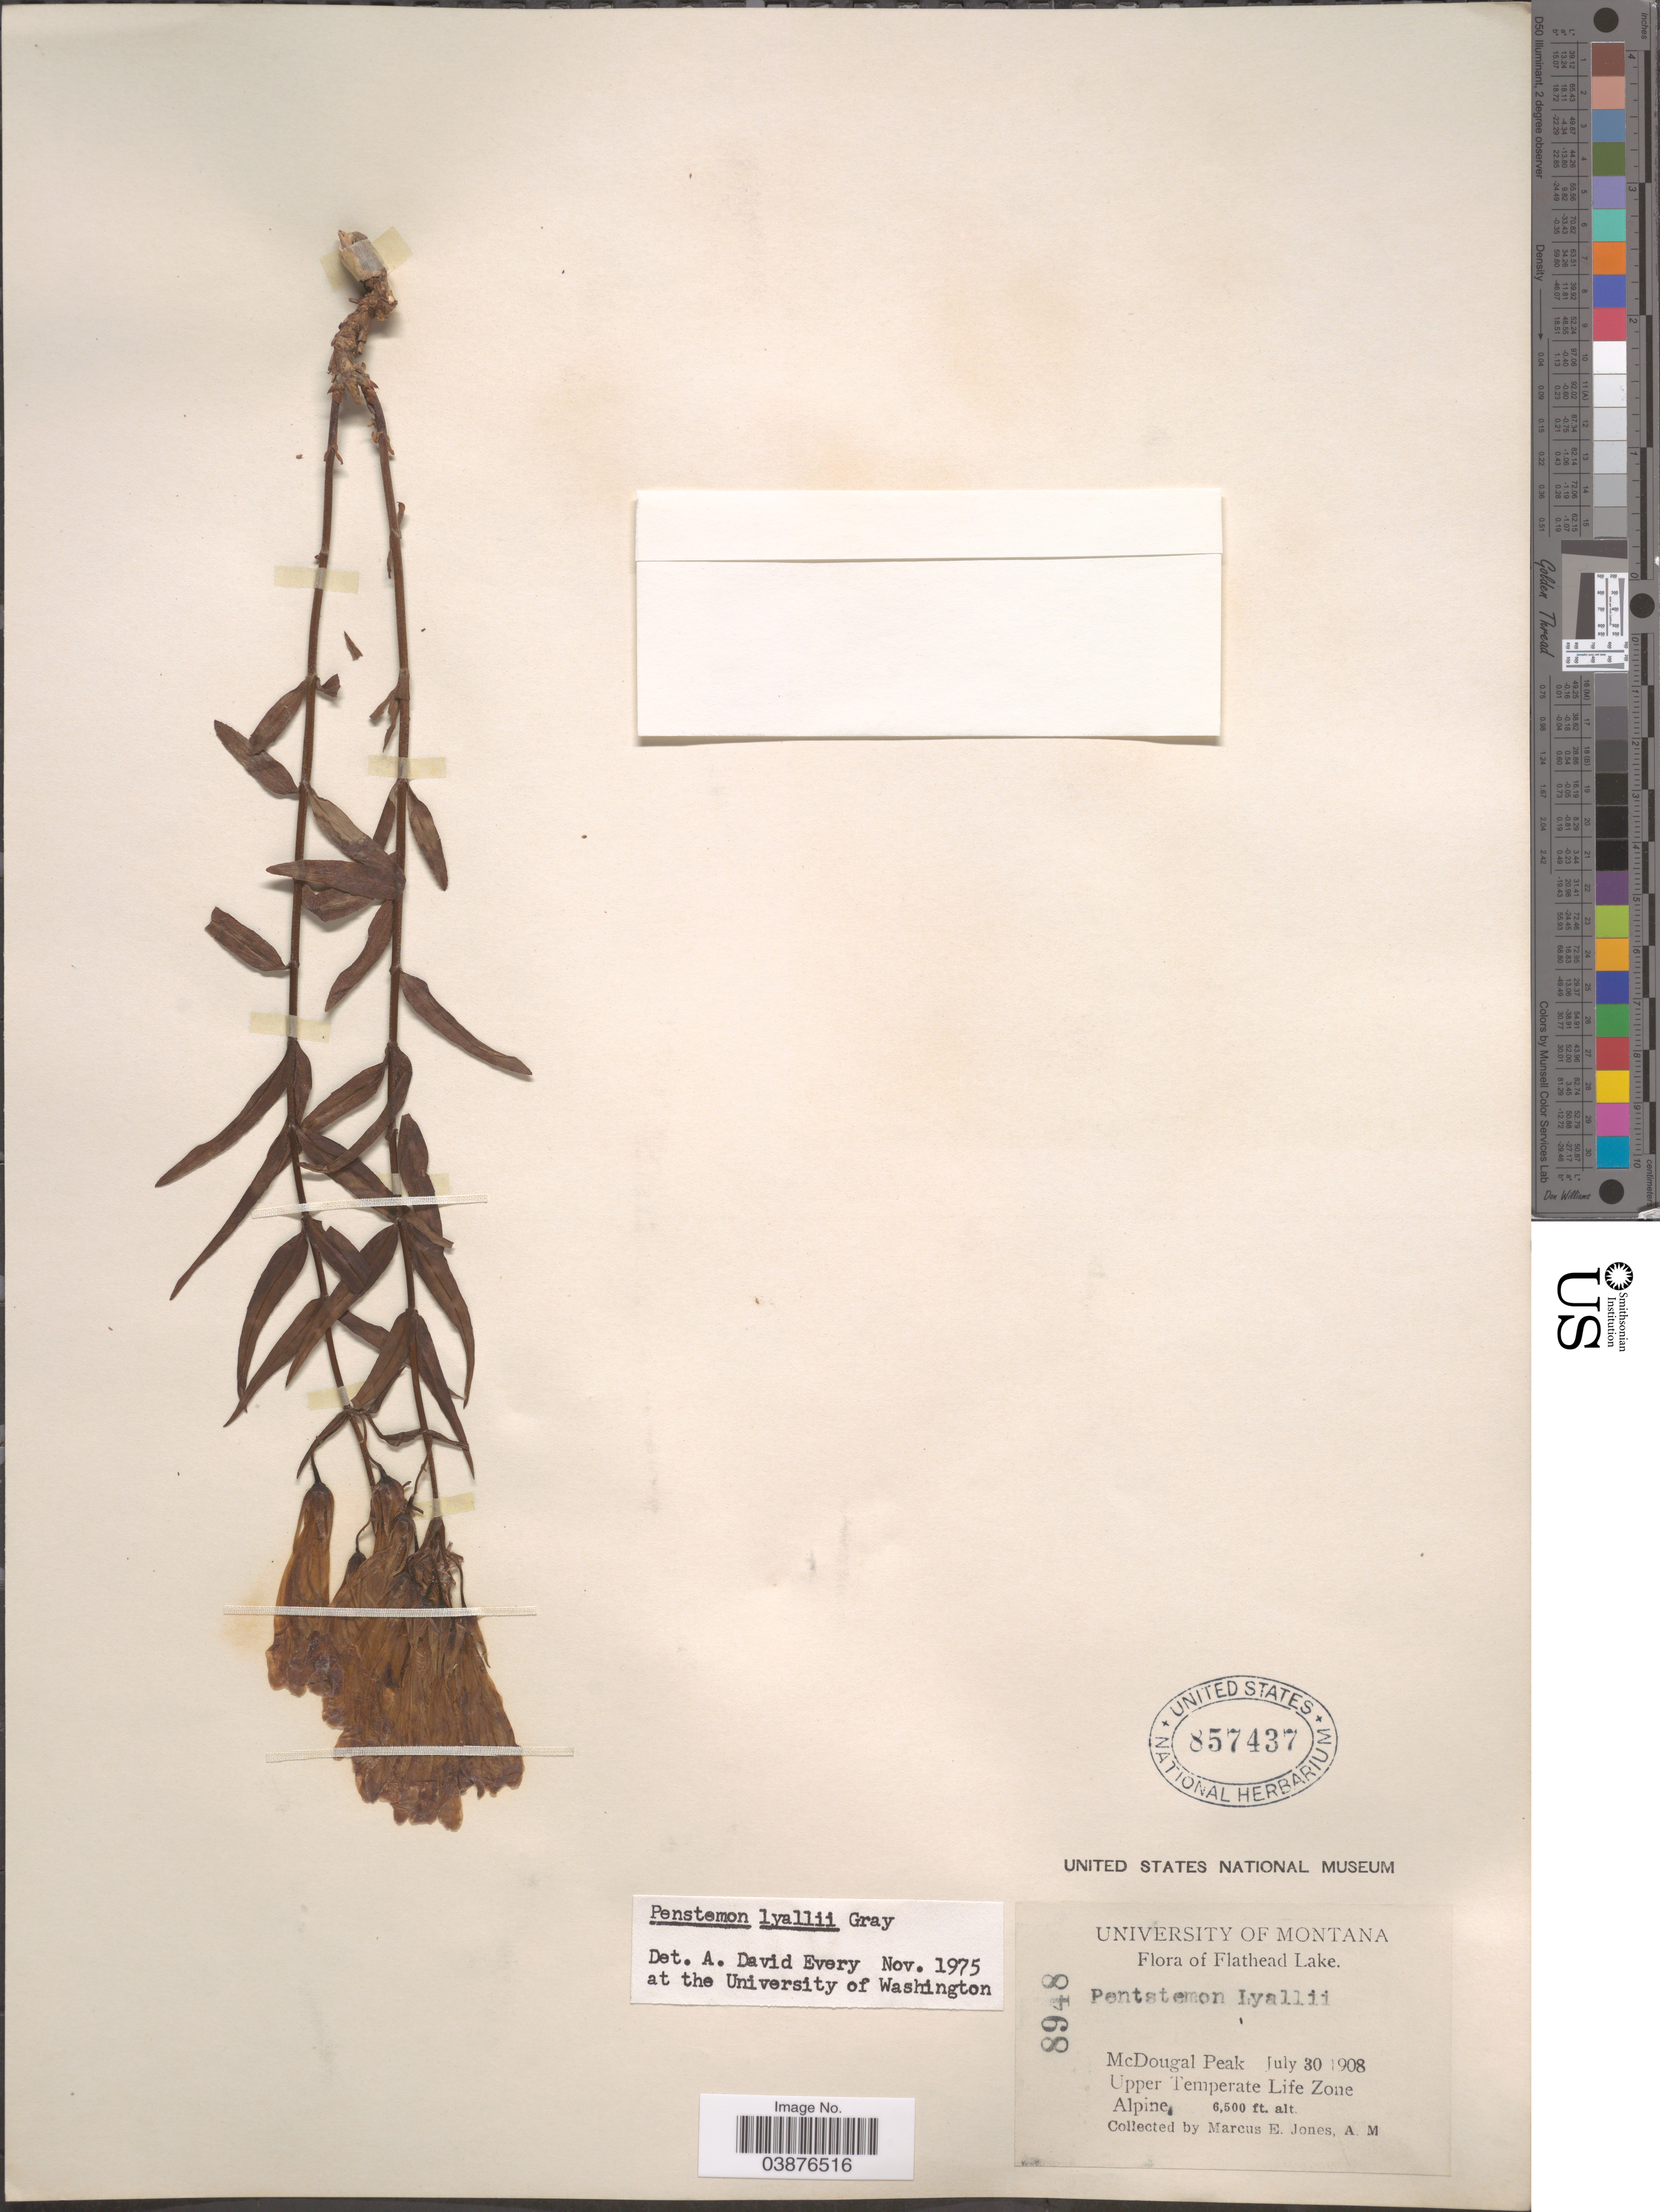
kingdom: Plantae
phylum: Tracheophyta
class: Magnoliopsida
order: Lamiales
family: Plantaginaceae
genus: Penstemon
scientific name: Penstemon lyallii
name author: (A. Gray) A. Gray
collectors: M. E. Jones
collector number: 8948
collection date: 1908-07-30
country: United States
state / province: Montana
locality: Flathead Lake. McDougal Peak. Upper Temperate Life Zone.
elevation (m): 1981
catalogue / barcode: US 857437